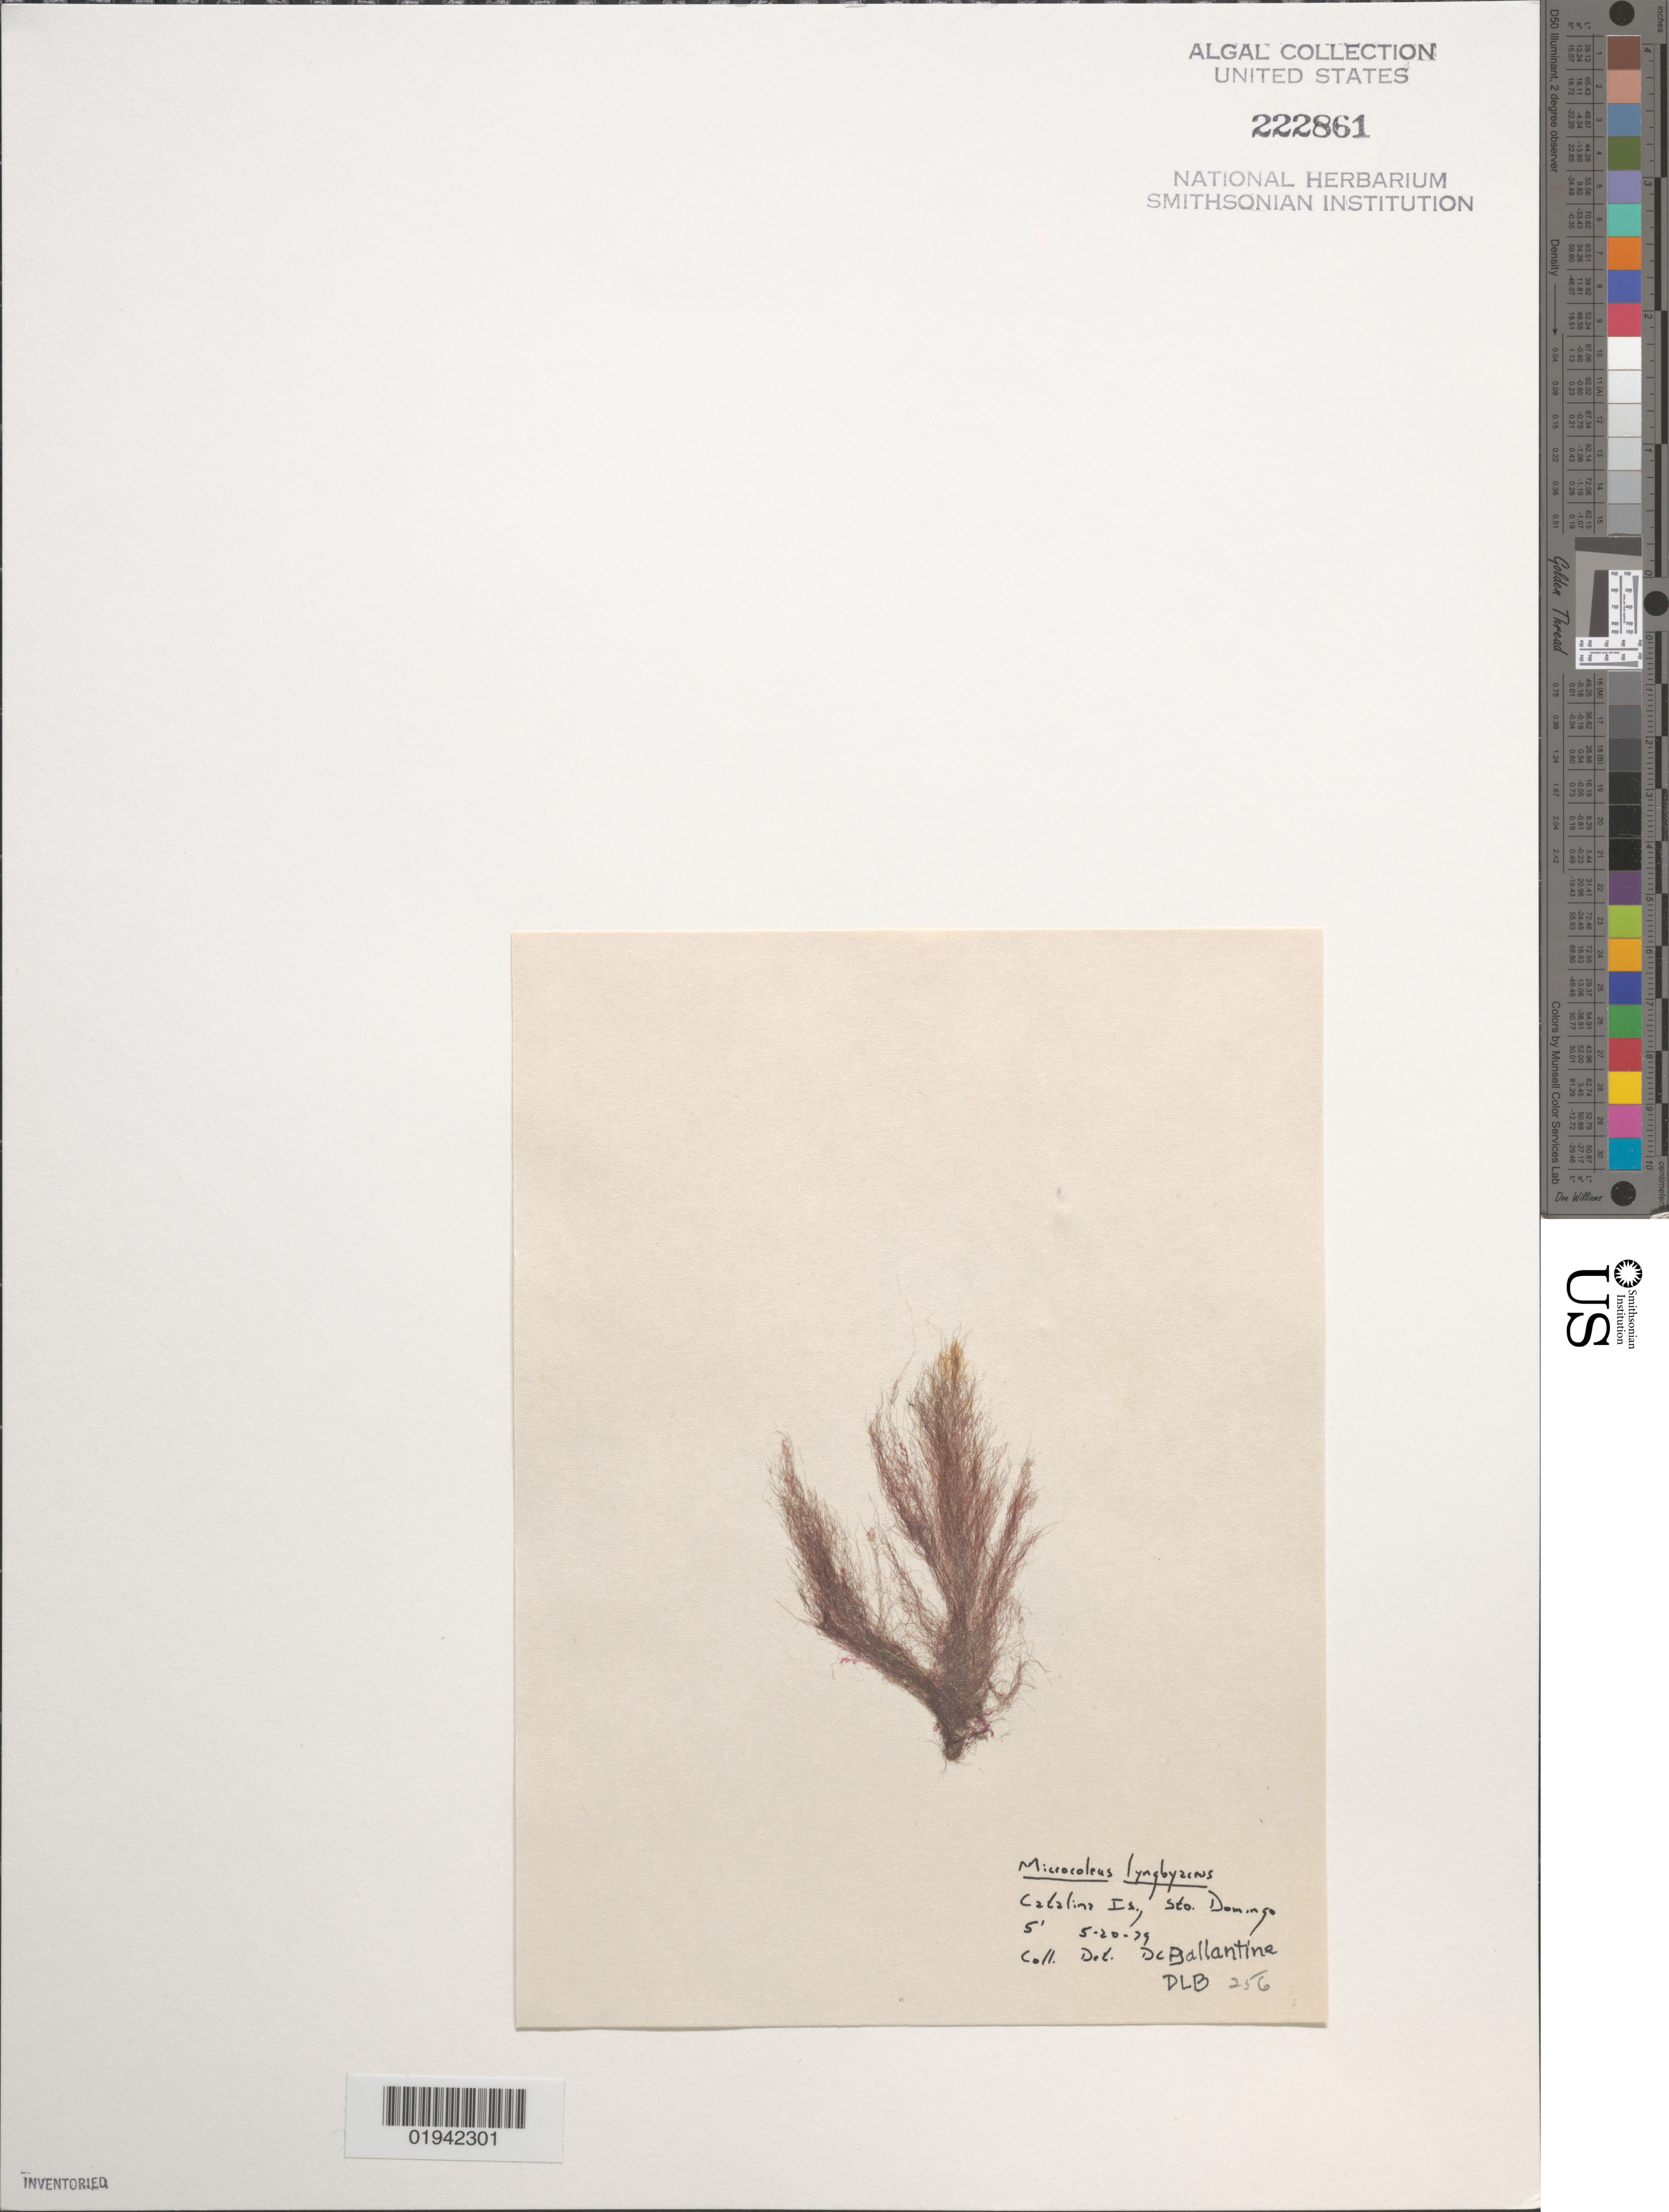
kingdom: Bacteria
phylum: Cyanobacteria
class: Cyanobacteriia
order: Cyanobacteriales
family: Microcoleaceae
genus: Microcoleus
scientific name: Microcoleus lyngbyaceus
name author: Kütz. ex Forti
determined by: Ballantine, D. L.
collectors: D.L. Ballantine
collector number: DLB 256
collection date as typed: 20 May 1979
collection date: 1979-05-20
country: Dominican Republic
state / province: Santo Domingo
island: Catalina Island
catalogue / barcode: US 222861